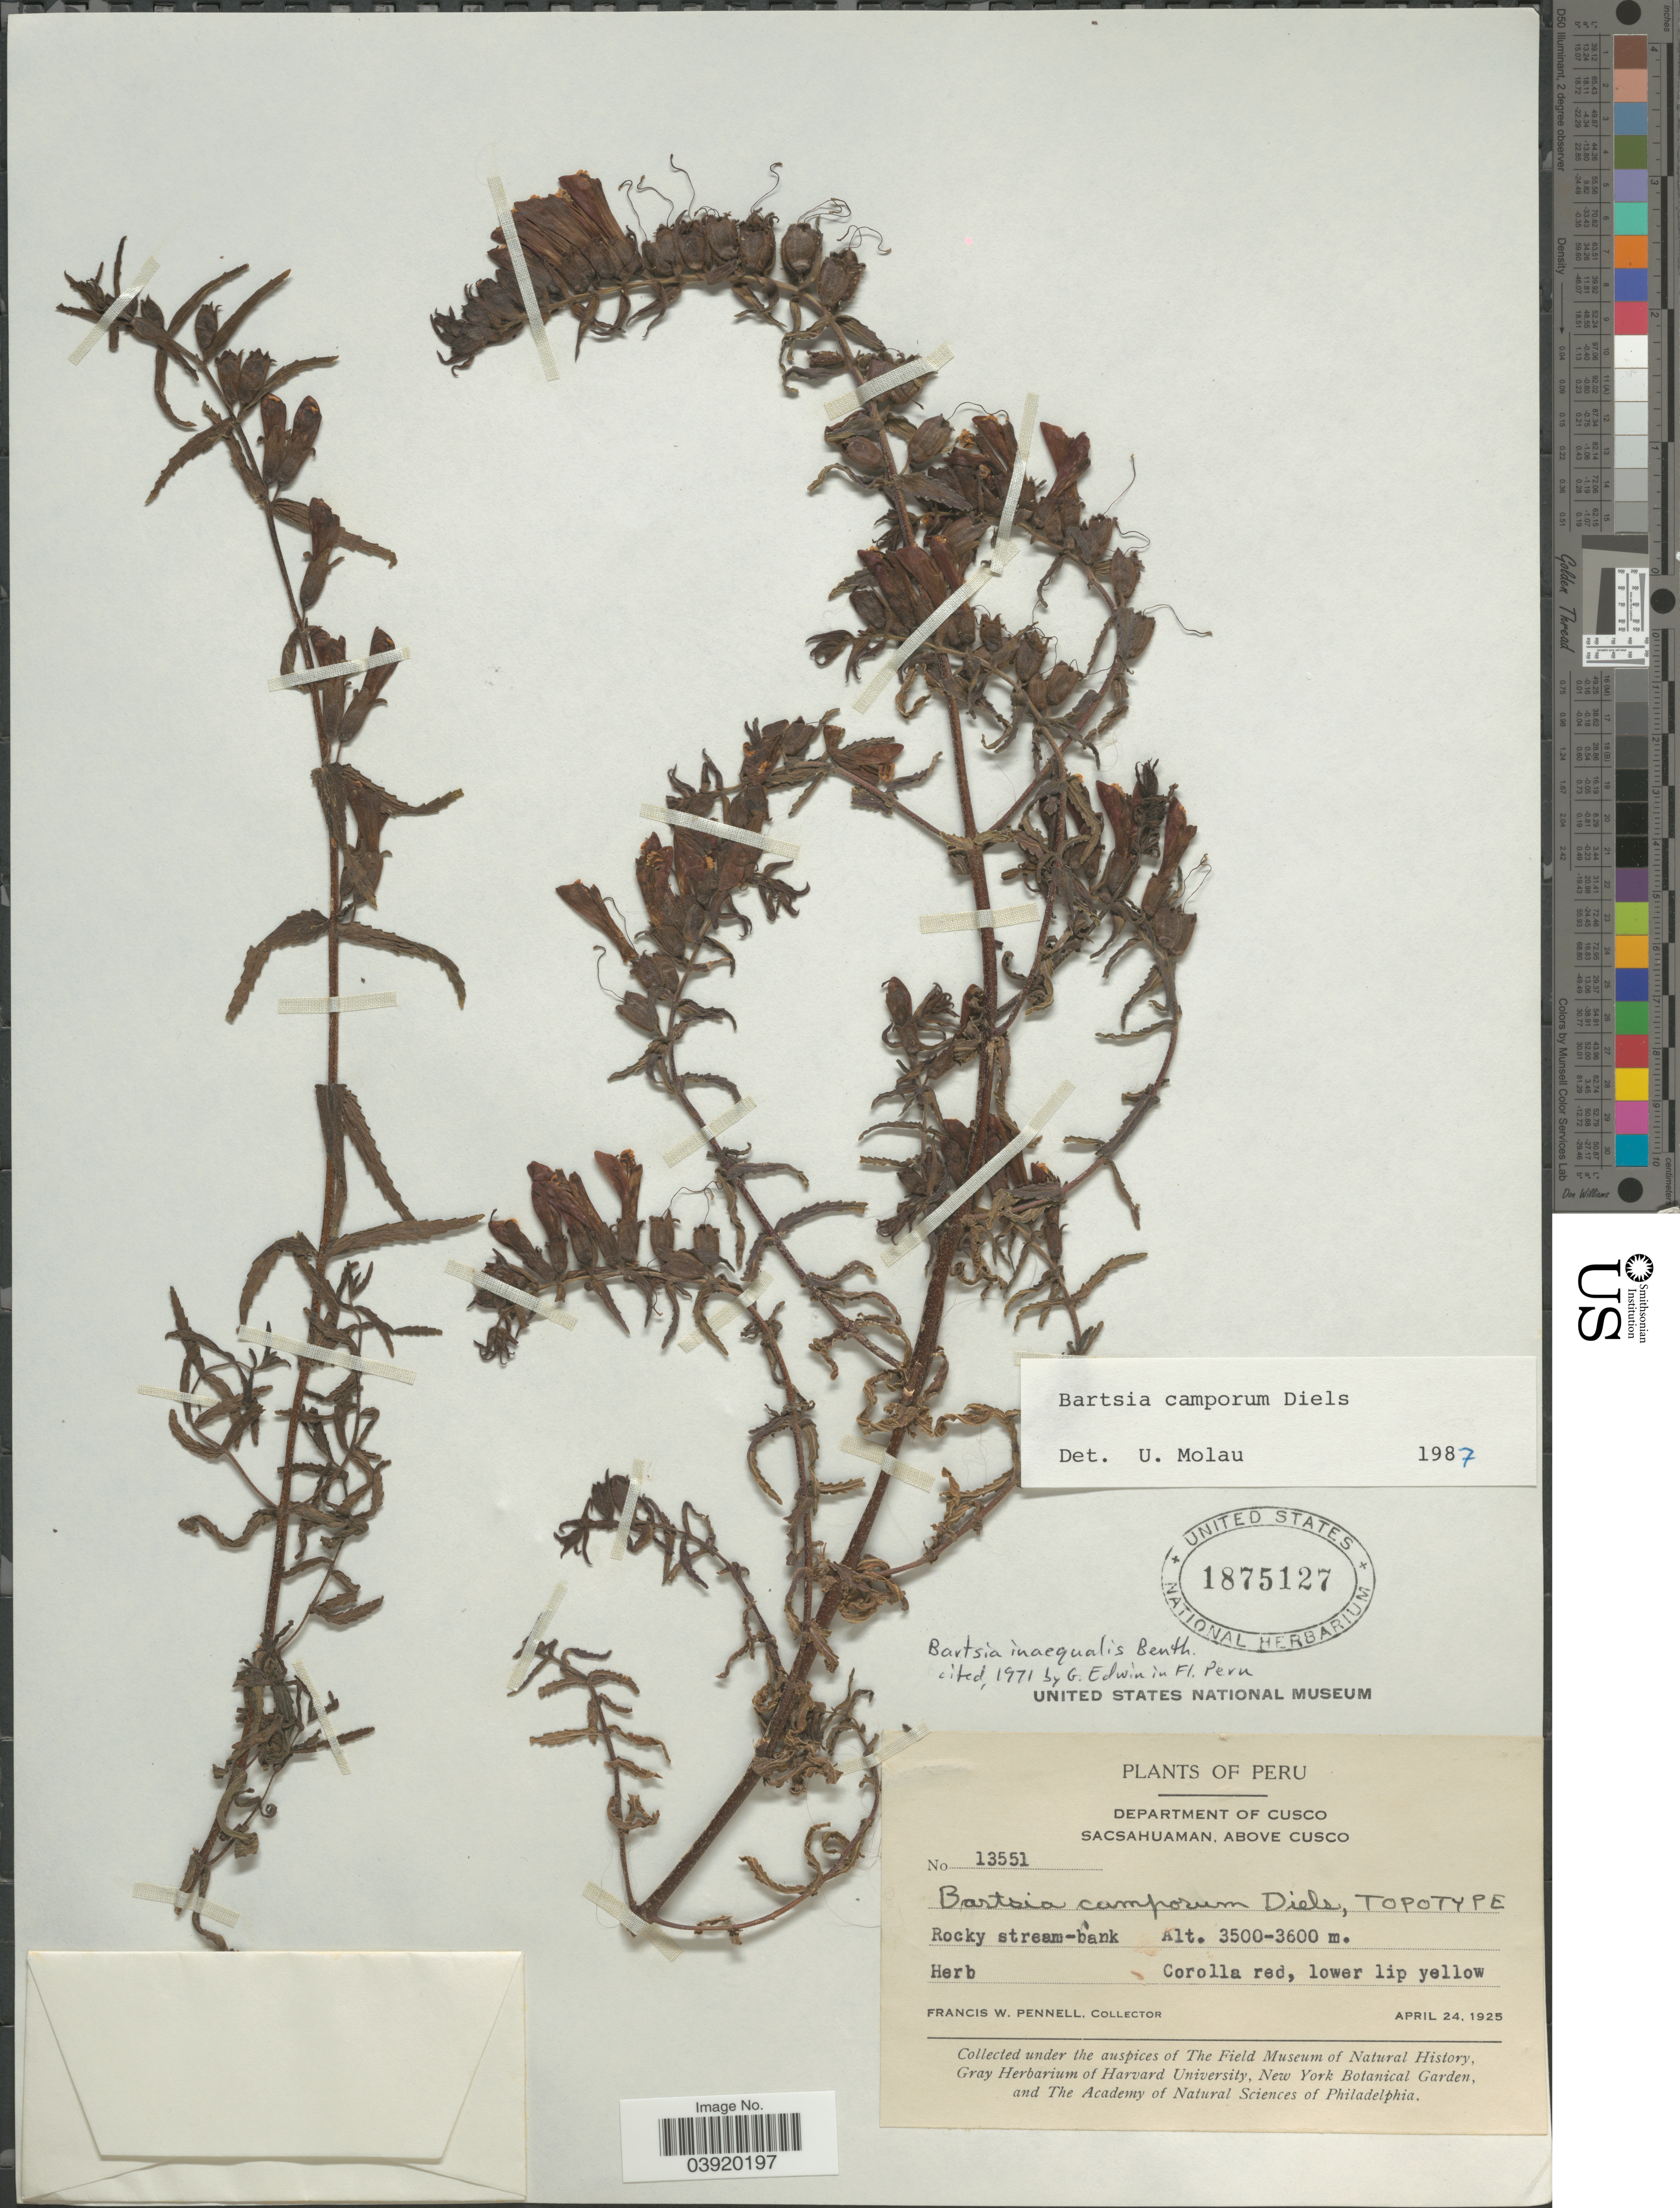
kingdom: Plantae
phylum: Tracheophyta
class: Magnoliopsida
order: Lamiales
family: Orobanchaceae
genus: Bartsia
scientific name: Bartsia camporum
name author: Diels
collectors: F. W. Pennell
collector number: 13551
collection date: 1925-04-24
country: Peru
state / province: Cusco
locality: Department of Cusco. Sacsahuaman, above Cusco.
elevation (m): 3500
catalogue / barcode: US 1875127